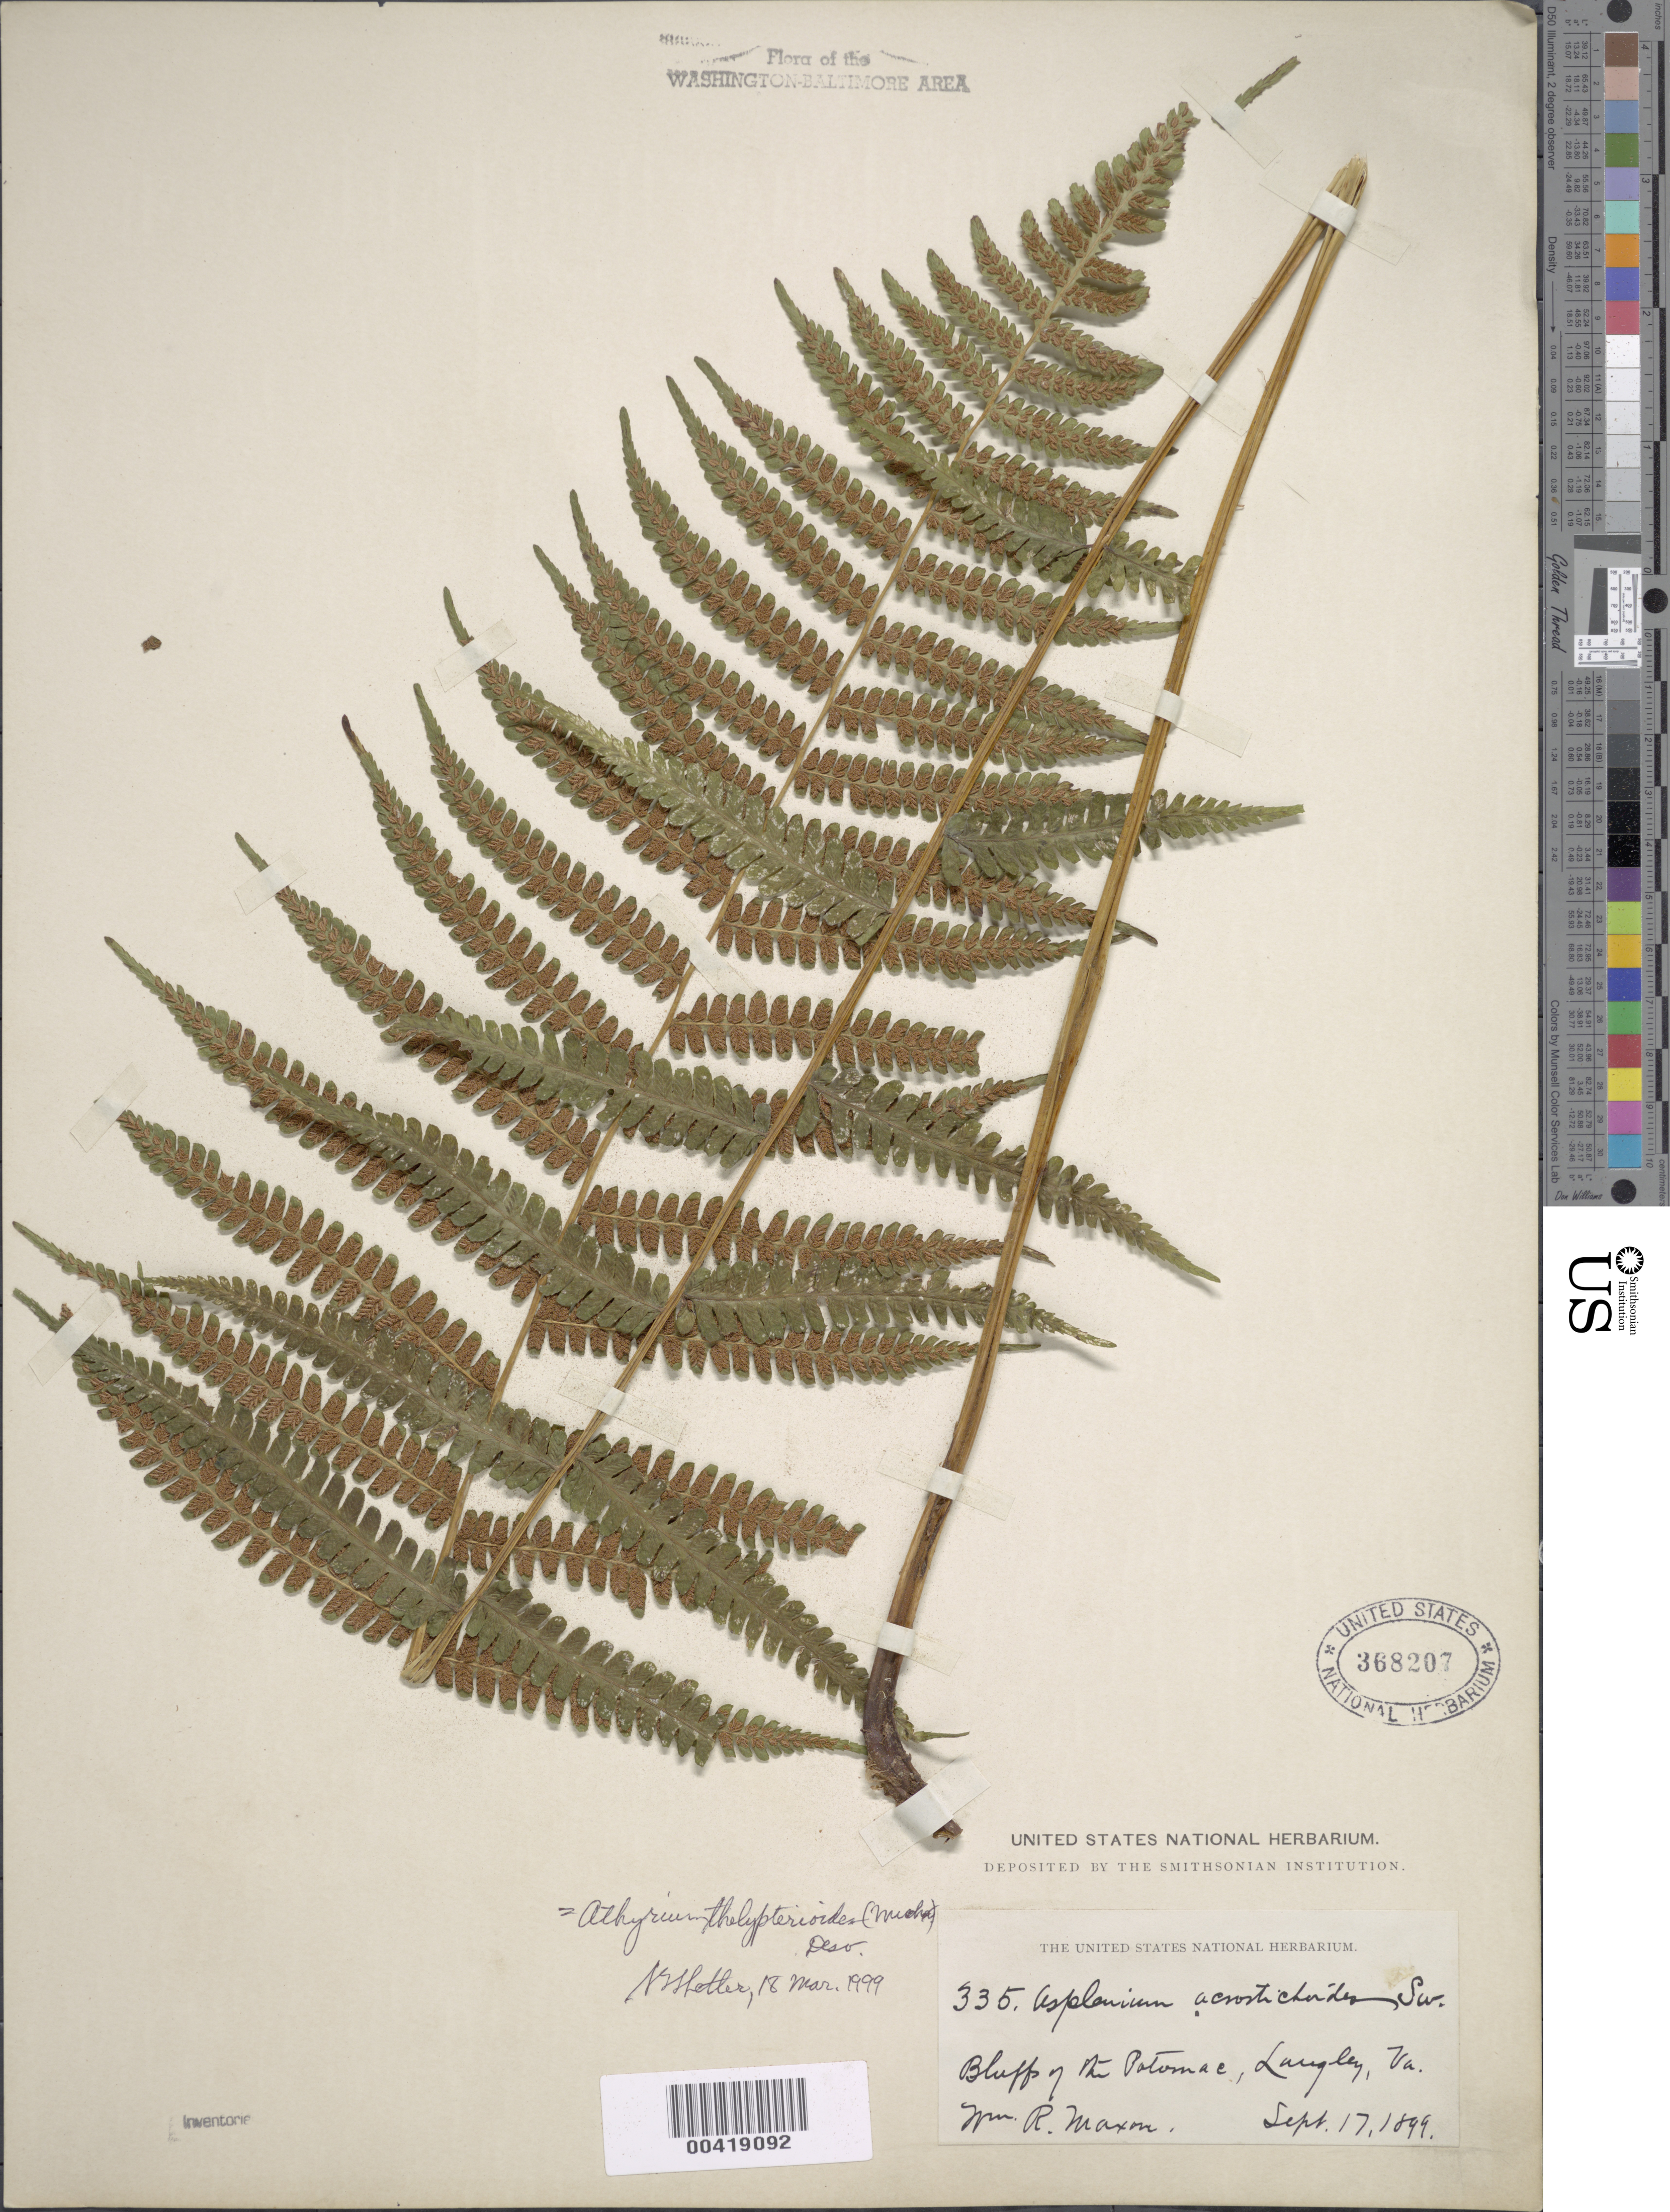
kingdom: Plantae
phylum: Tracheophyta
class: Polypodiopsida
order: Polypodiales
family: Athyriaceae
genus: Deparia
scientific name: Deparia acrostichoides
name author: (Sw.) M. Kato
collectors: W. R. Maxon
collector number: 335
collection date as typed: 17 Sep 1899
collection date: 1899-09-17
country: United States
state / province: Virginia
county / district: Fairfax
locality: Bluffs of the Potomac, Langley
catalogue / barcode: US 368207